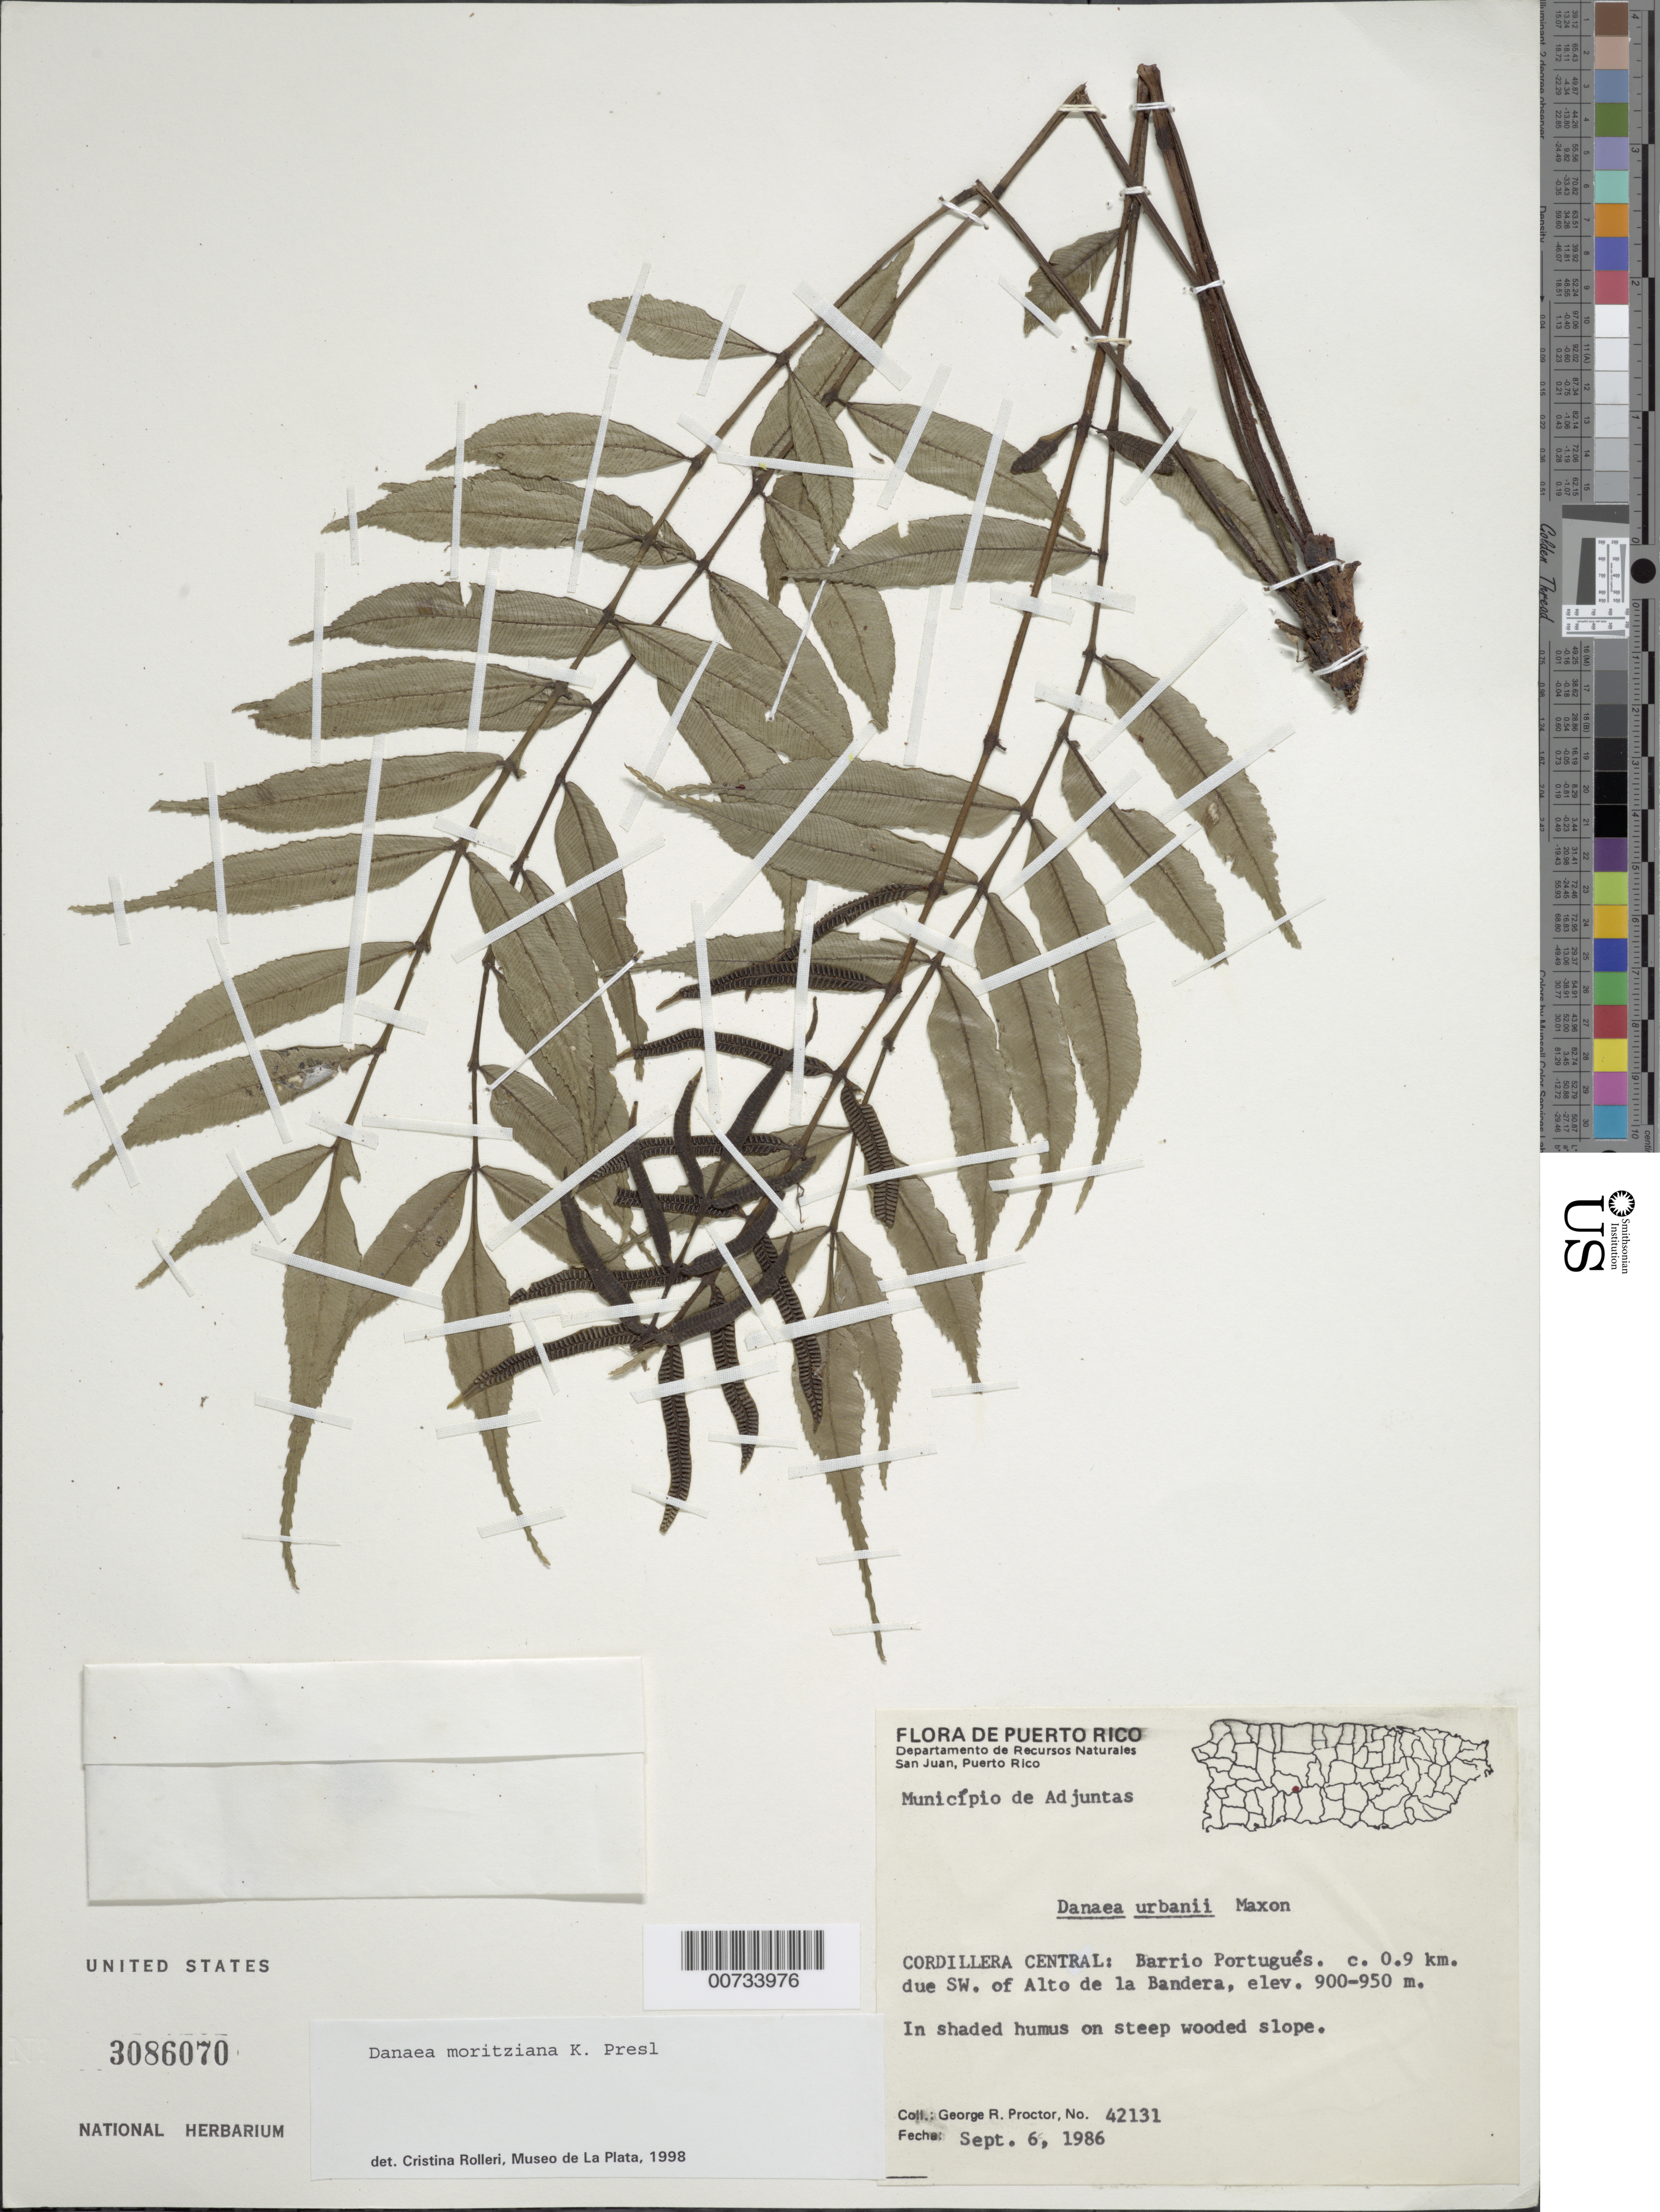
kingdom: Plantae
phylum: Tracheophyta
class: Polypodiopsida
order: Marattiales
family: Marattiaceae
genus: Danaea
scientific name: Danaea moritziana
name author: C. Presl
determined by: Rolleri, Cristina H.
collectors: G. R. Proctor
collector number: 42131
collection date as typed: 06 Sep 1986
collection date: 1986-09-06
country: Puerto Rico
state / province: Adjuntas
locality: Mun. Adjuntas, Cordillera Central: Barrio Portugues, c. 0.9 km due SW of Alto de la Bandera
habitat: In shaded humus on steep wooded slope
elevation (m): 900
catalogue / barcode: US 3086070